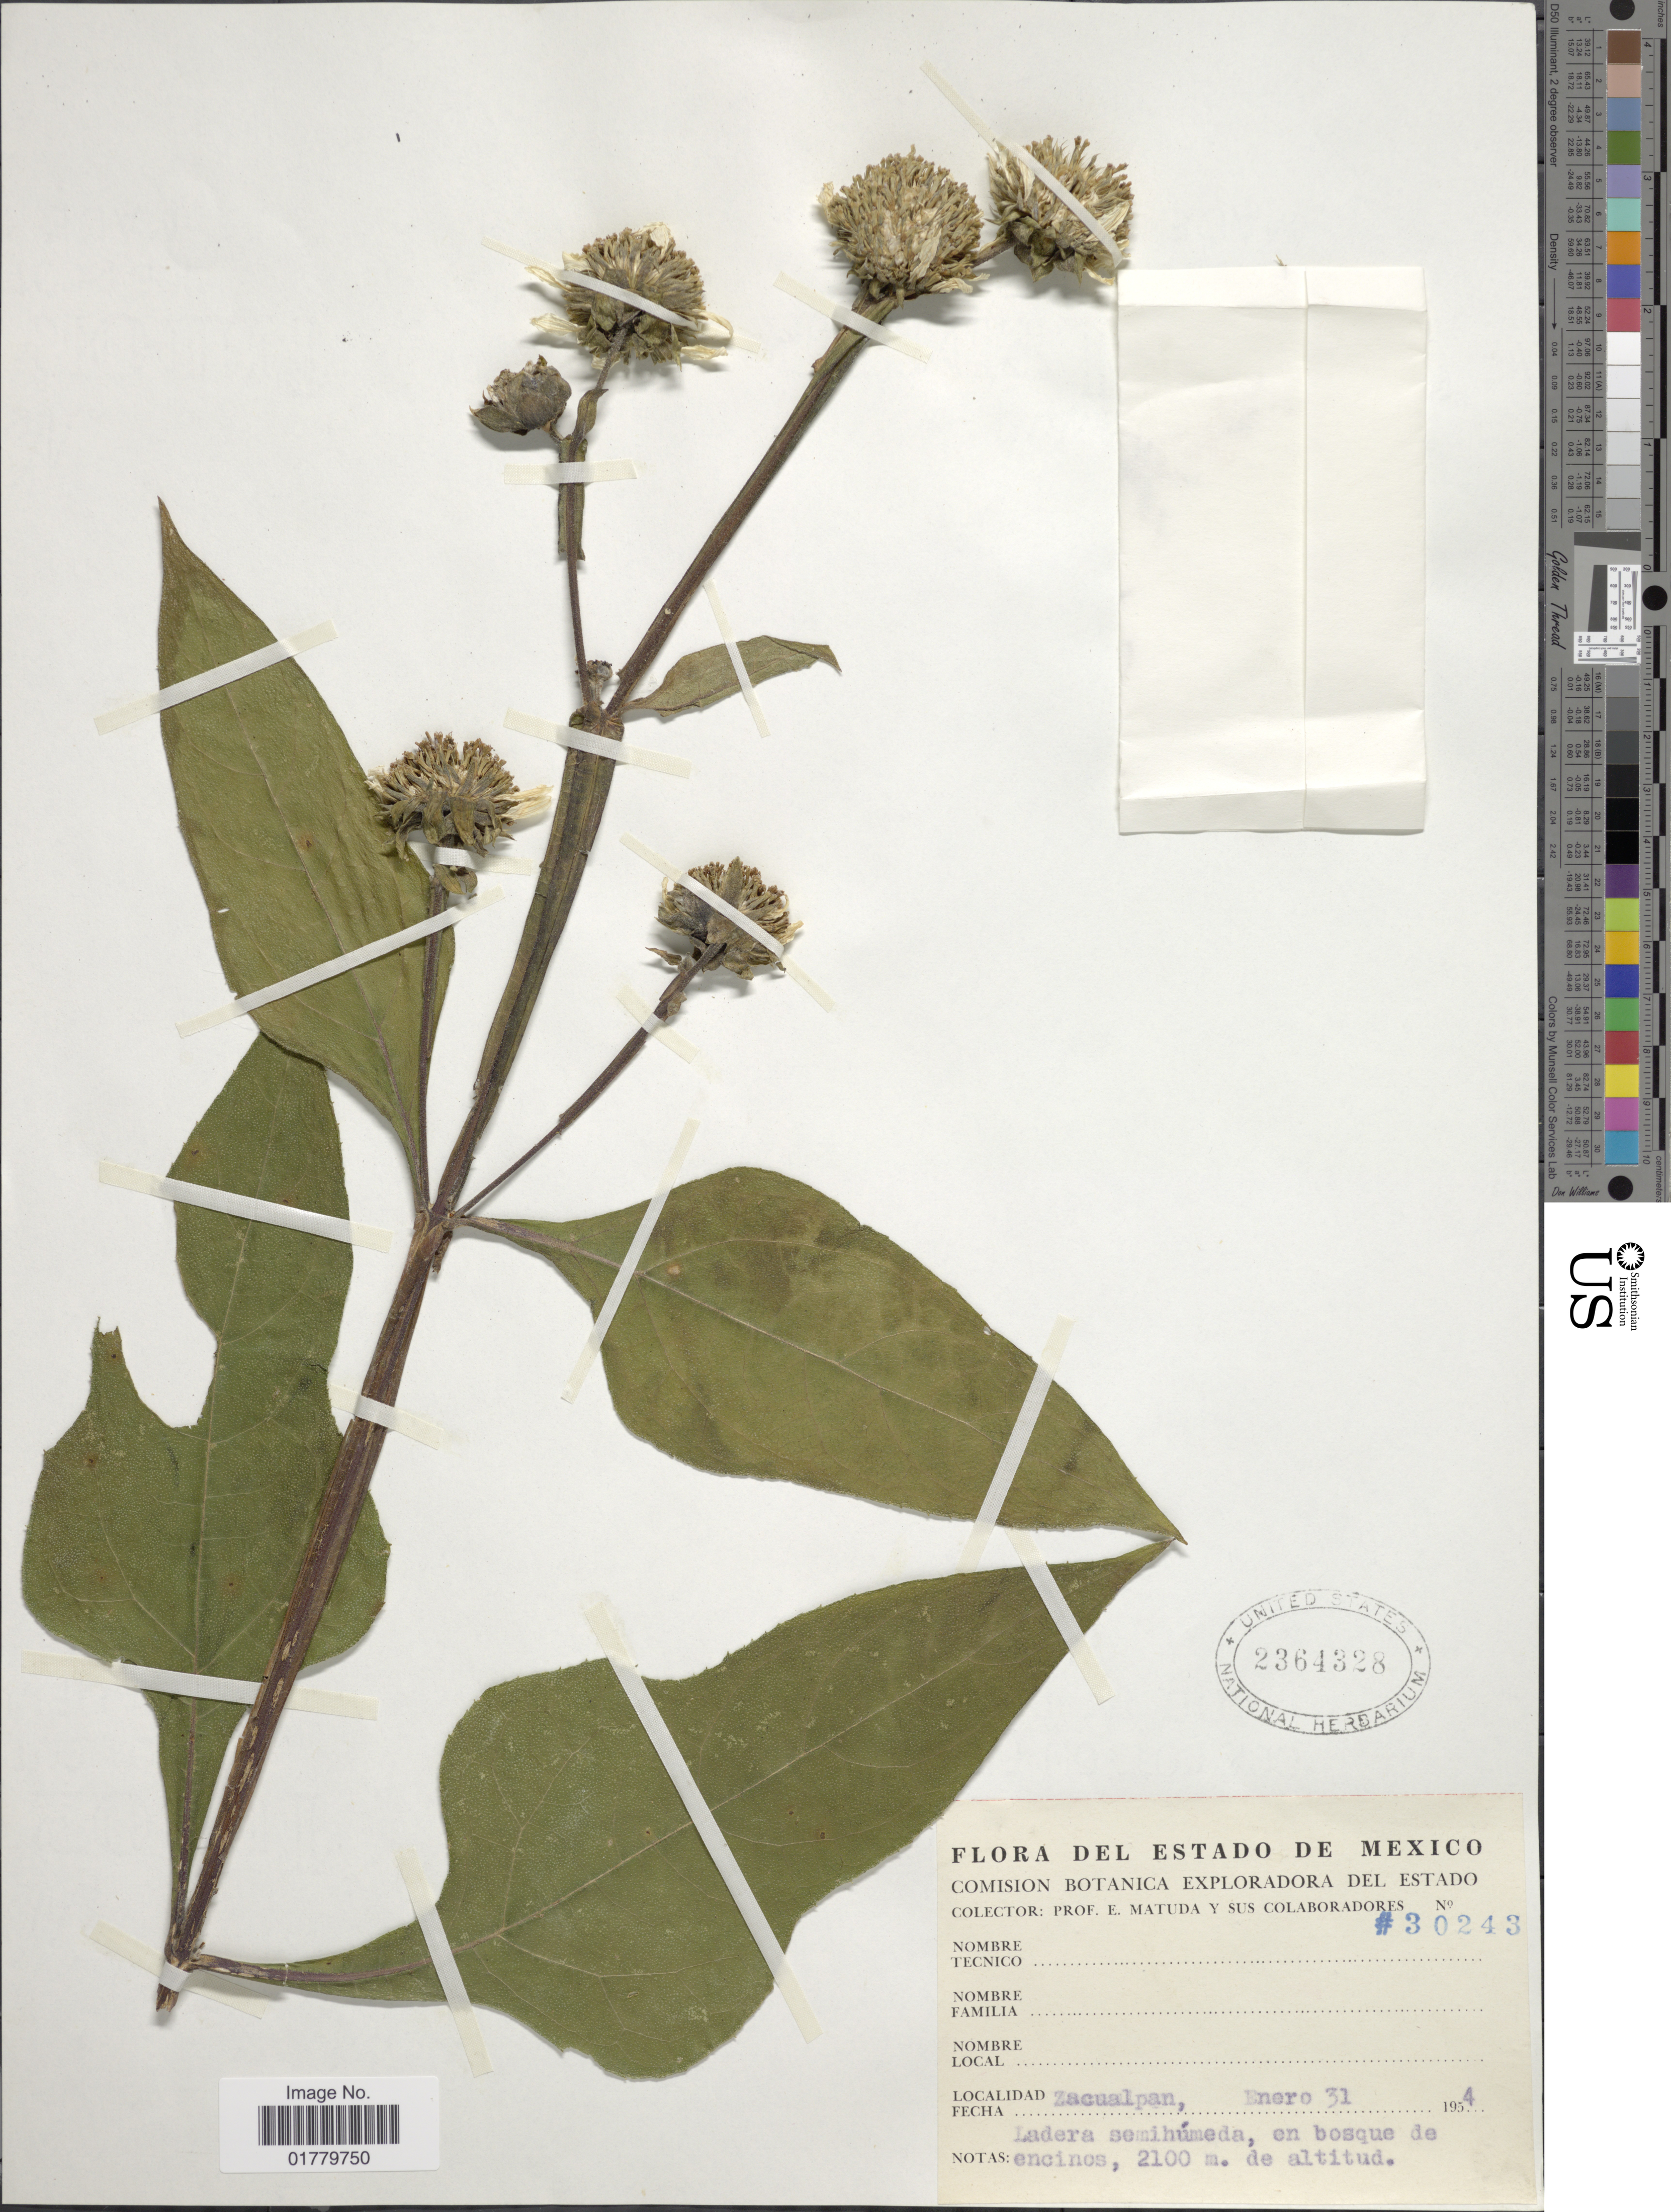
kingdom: Plantae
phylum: Tracheophyta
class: Magnoliopsida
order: Asterales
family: Asteraceae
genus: Verbesina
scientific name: Verbesina klattii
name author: B.L. Rob. & Greenm.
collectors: E. Matuda & et al.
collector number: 30243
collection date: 1954-01-31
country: Mexico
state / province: México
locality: Estado de Mexico. Zacualpan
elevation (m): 2100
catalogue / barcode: US 2364328